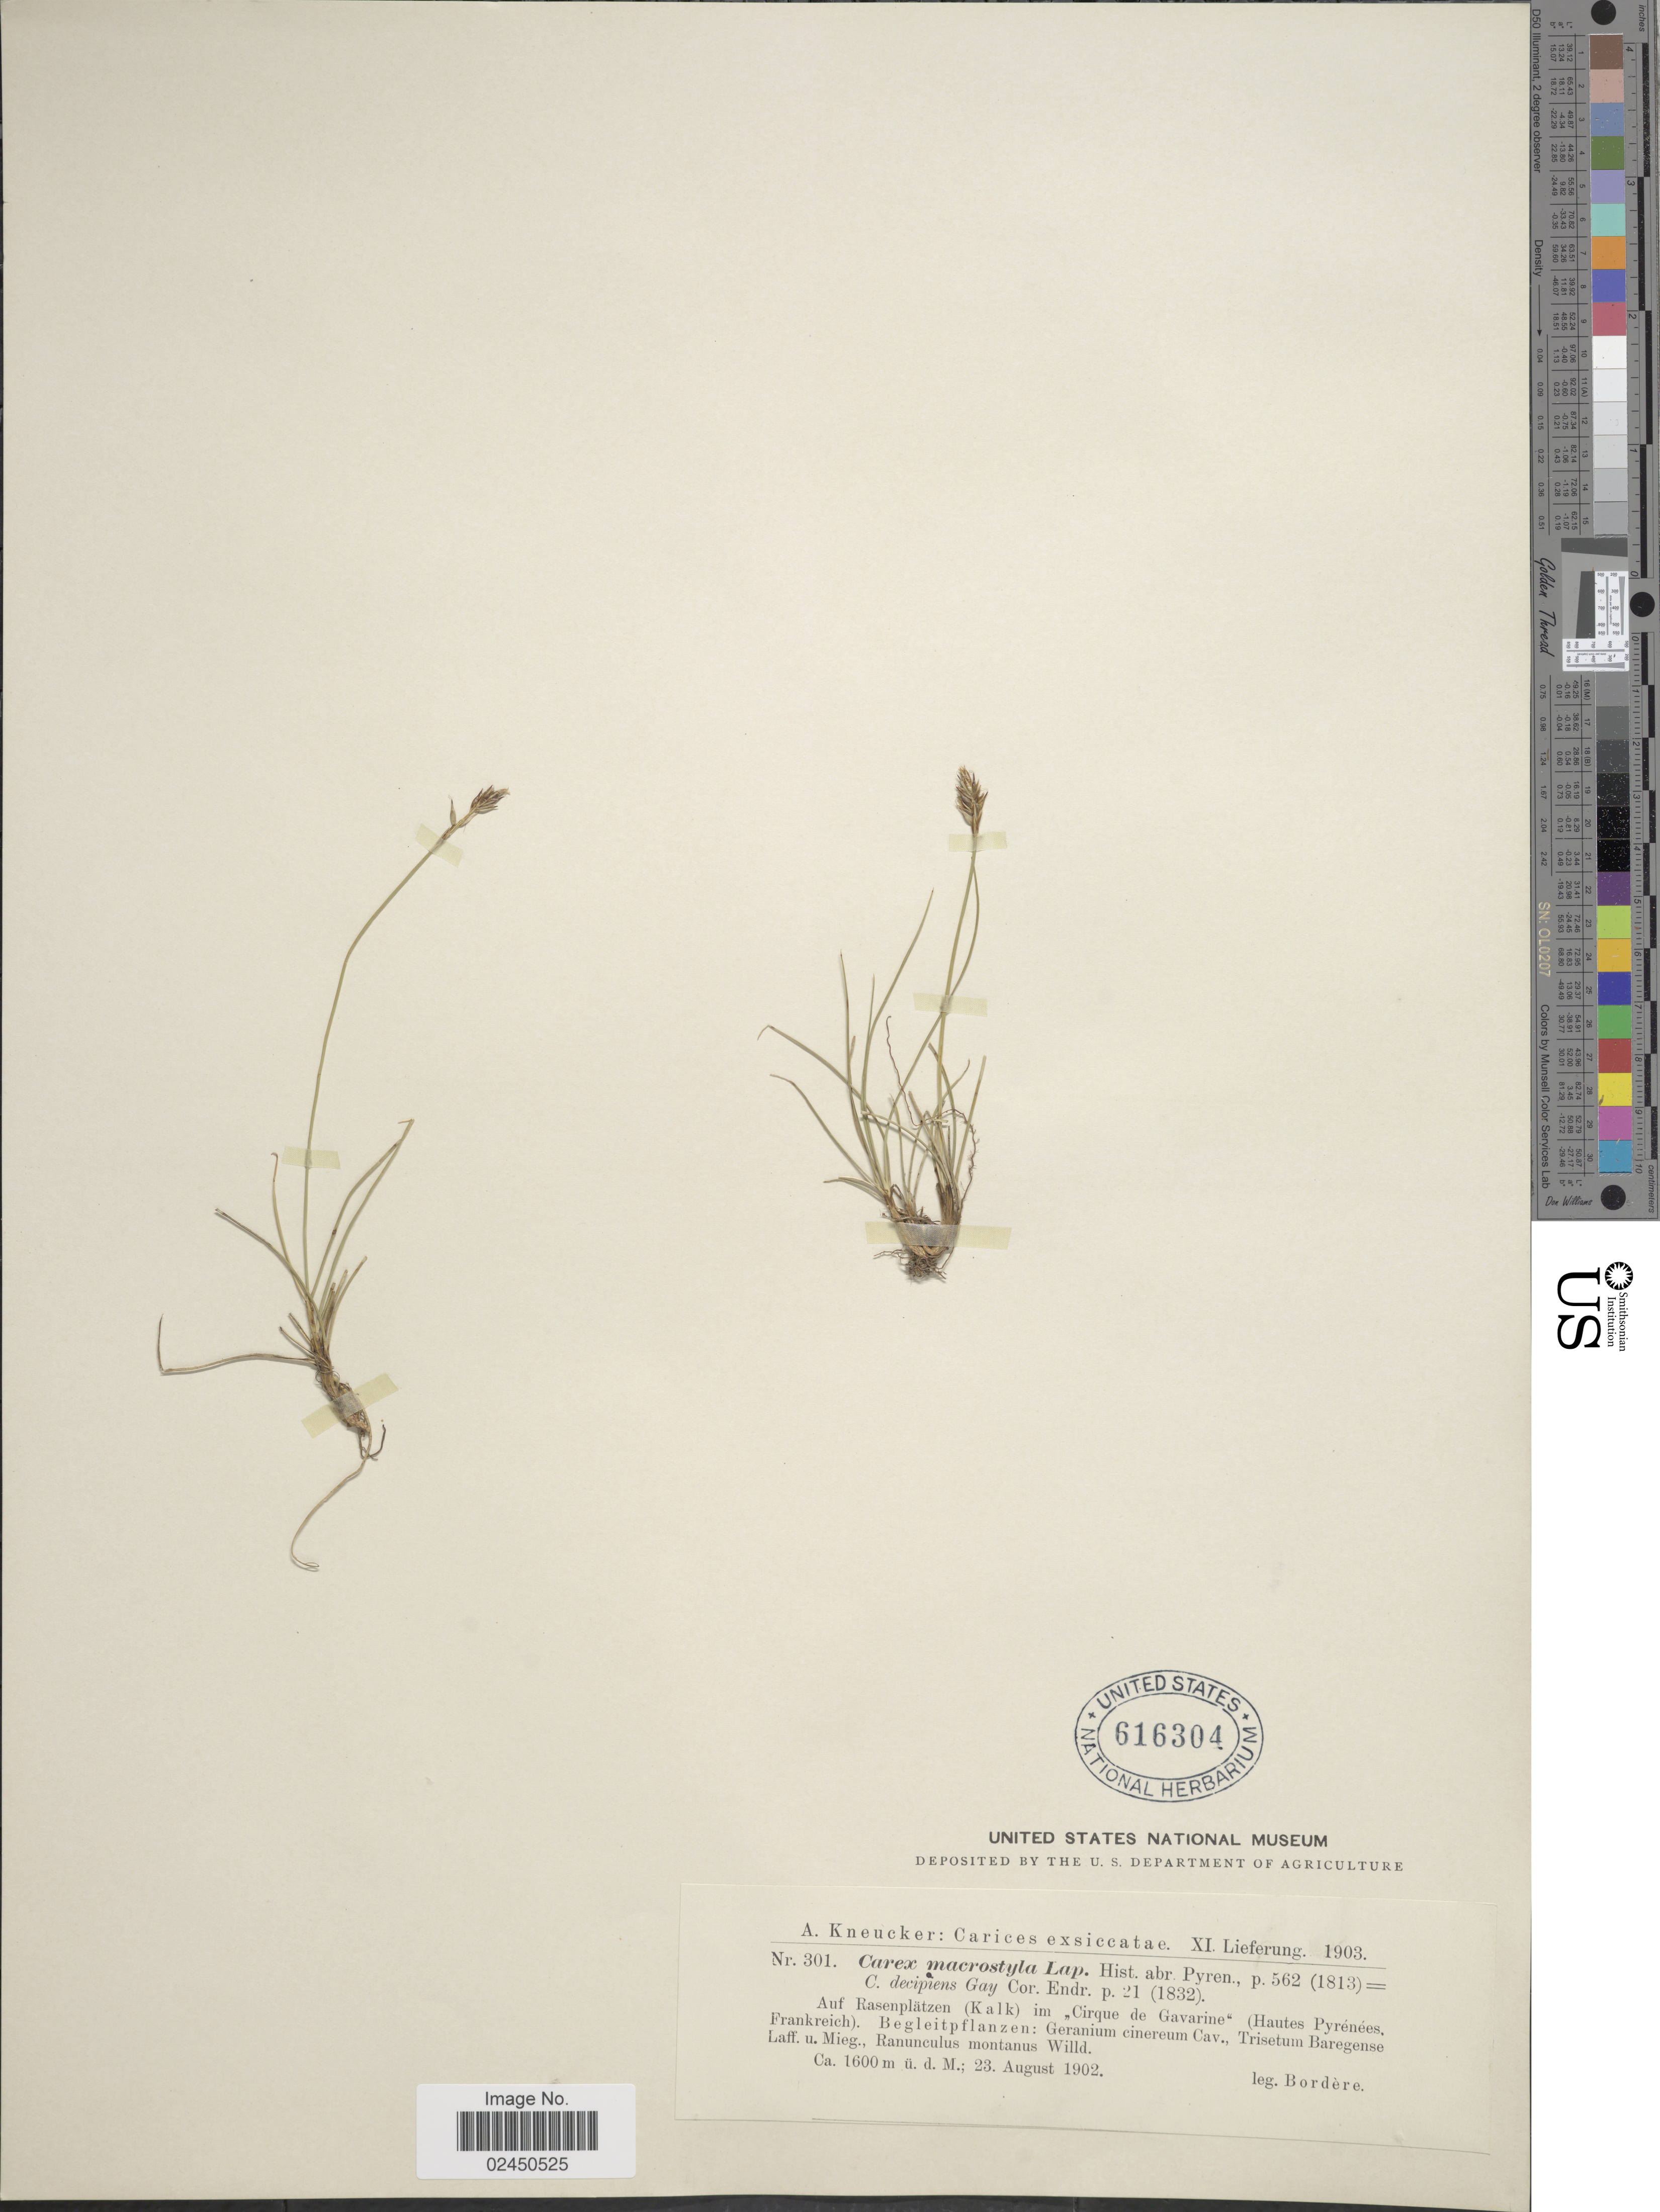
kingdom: Plantae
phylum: Tracheophyta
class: Liliopsida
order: Poales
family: Cyperaceae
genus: Carex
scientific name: Carex macrostylos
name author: Lapeyr.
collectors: -. Bordère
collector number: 301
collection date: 1902-08-23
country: France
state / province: Occitanie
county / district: Hautes-Pyrénées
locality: Auf Rasenplatzen (Kalk) im Cirque de Gavarnie (Hautes Pyrenees, Frankreich)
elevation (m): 1600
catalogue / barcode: US 616304